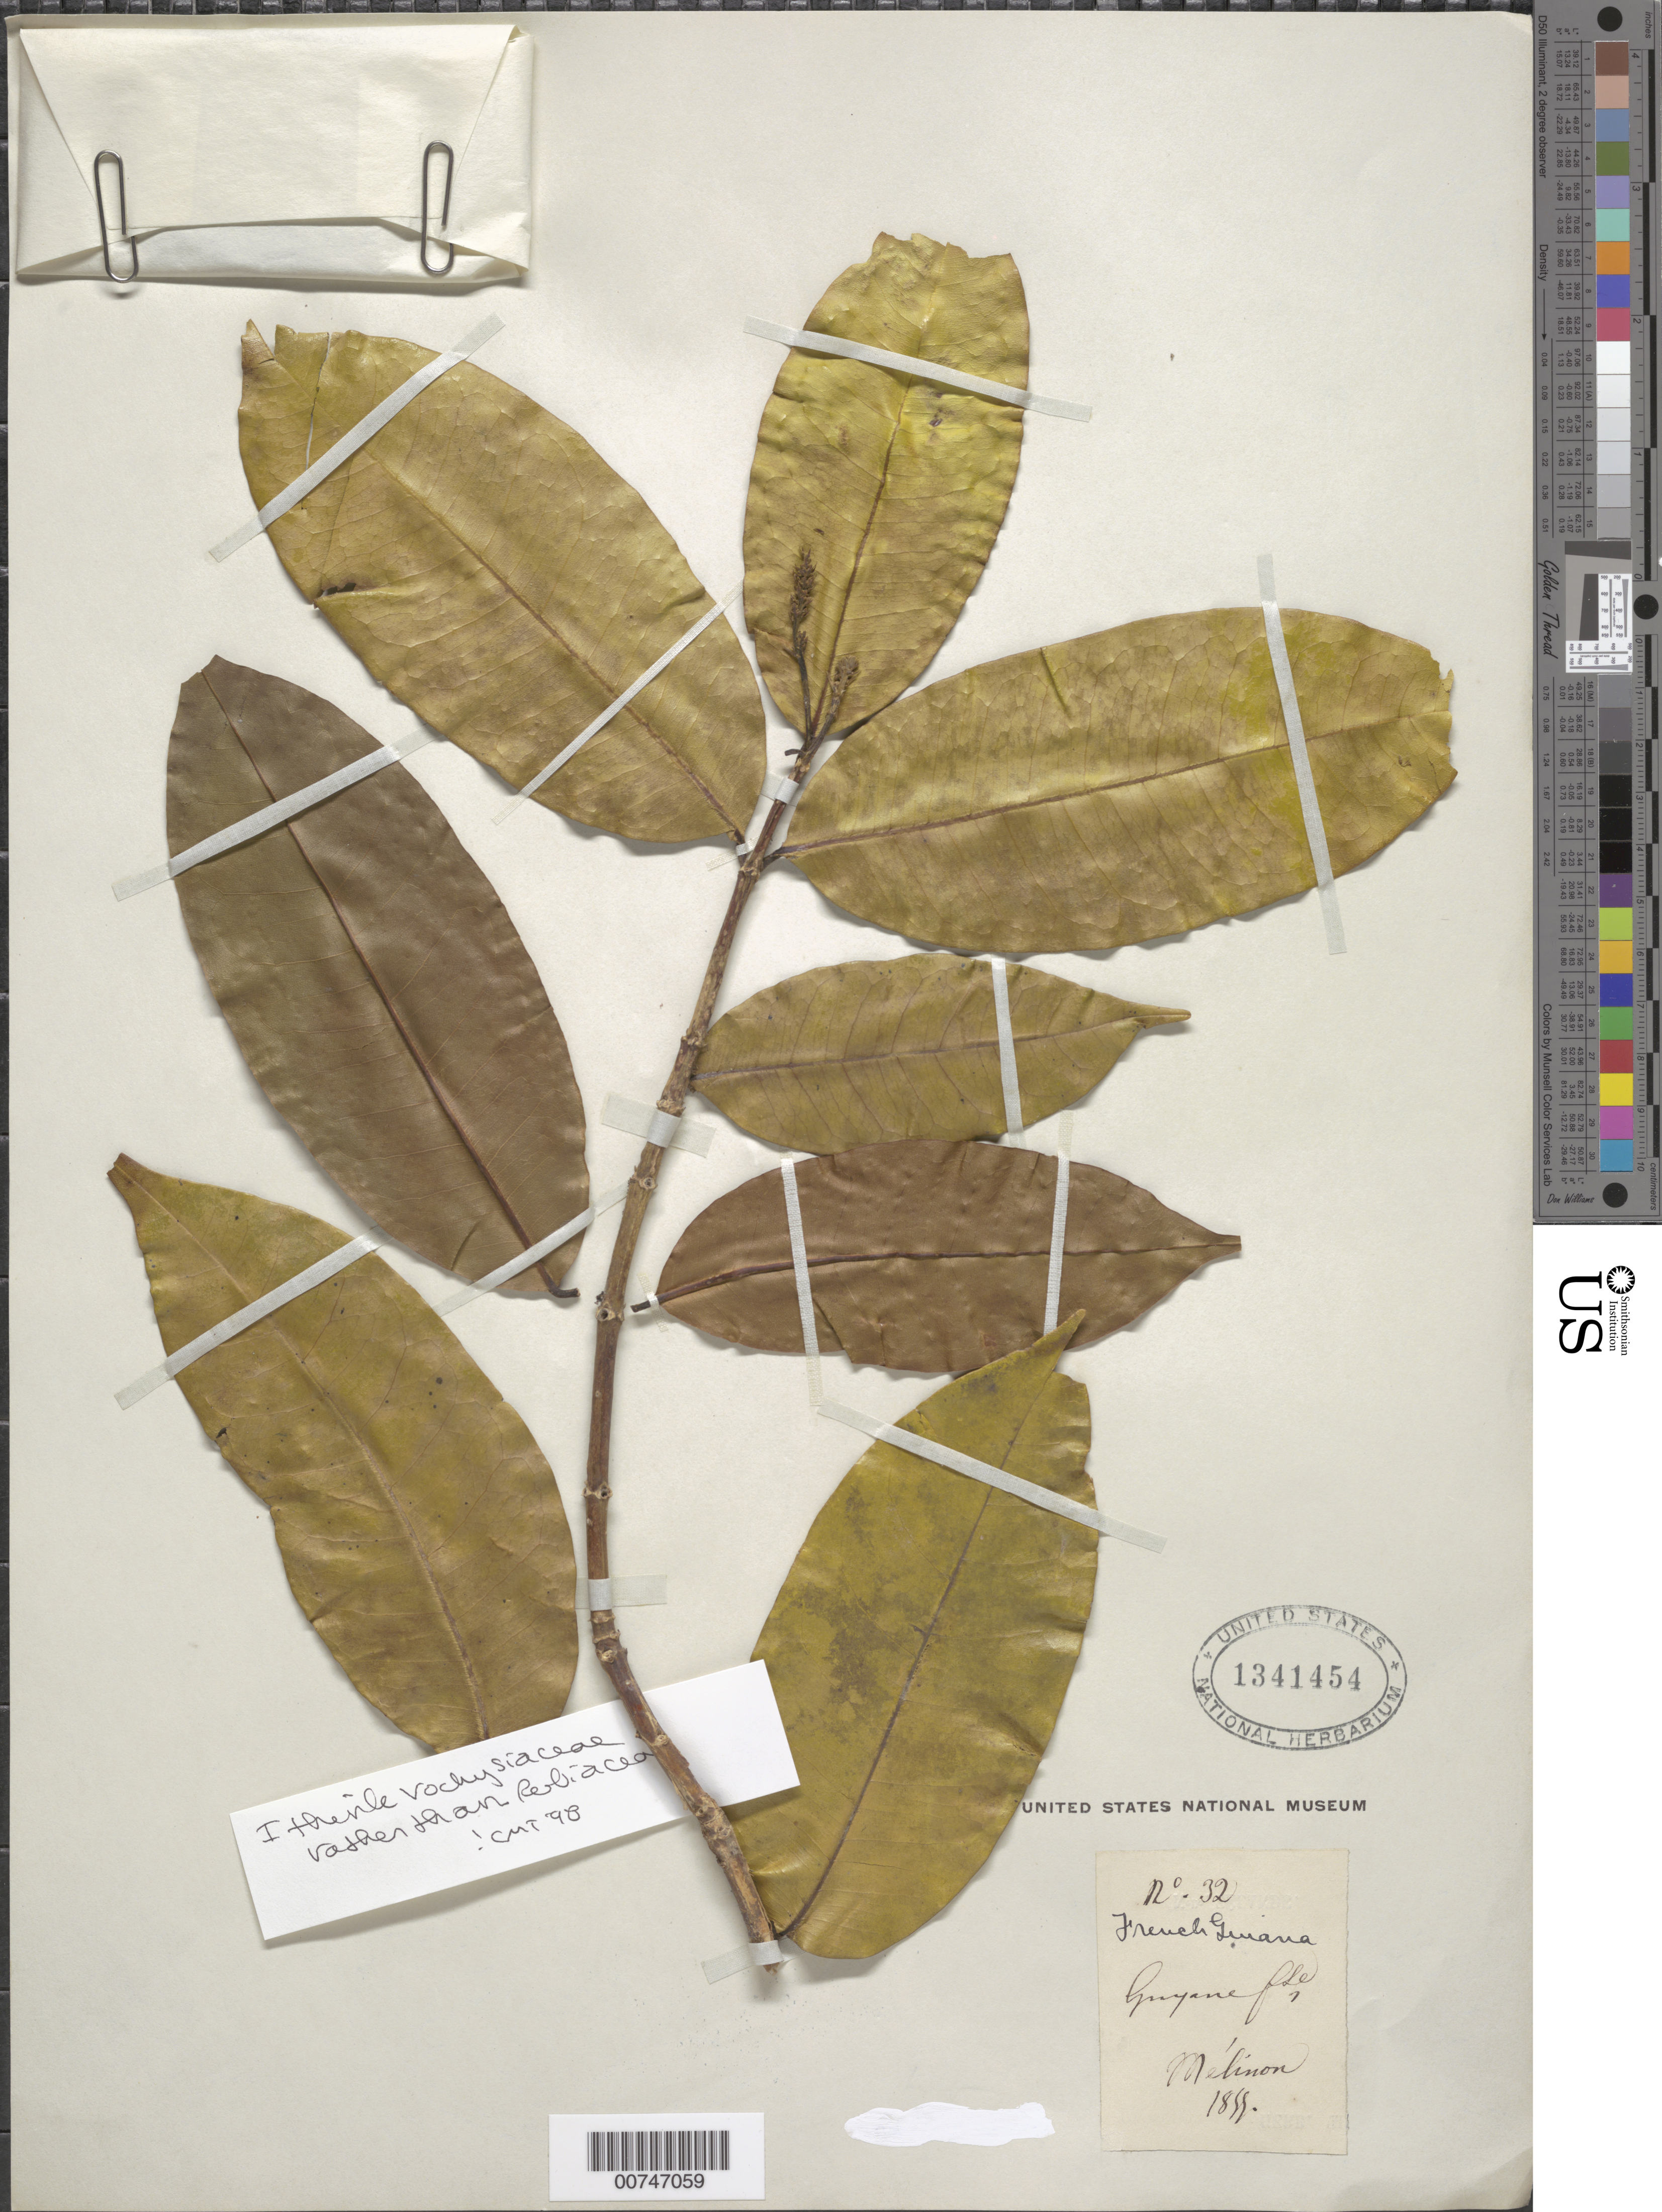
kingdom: Plantae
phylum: Tracheophyta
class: Magnoliopsida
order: Myrtales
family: Vochysiaceae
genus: Vochysia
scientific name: Vochysia sp.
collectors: E. Mélinon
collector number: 32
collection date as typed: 1855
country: French Guiana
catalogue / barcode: US 1341454